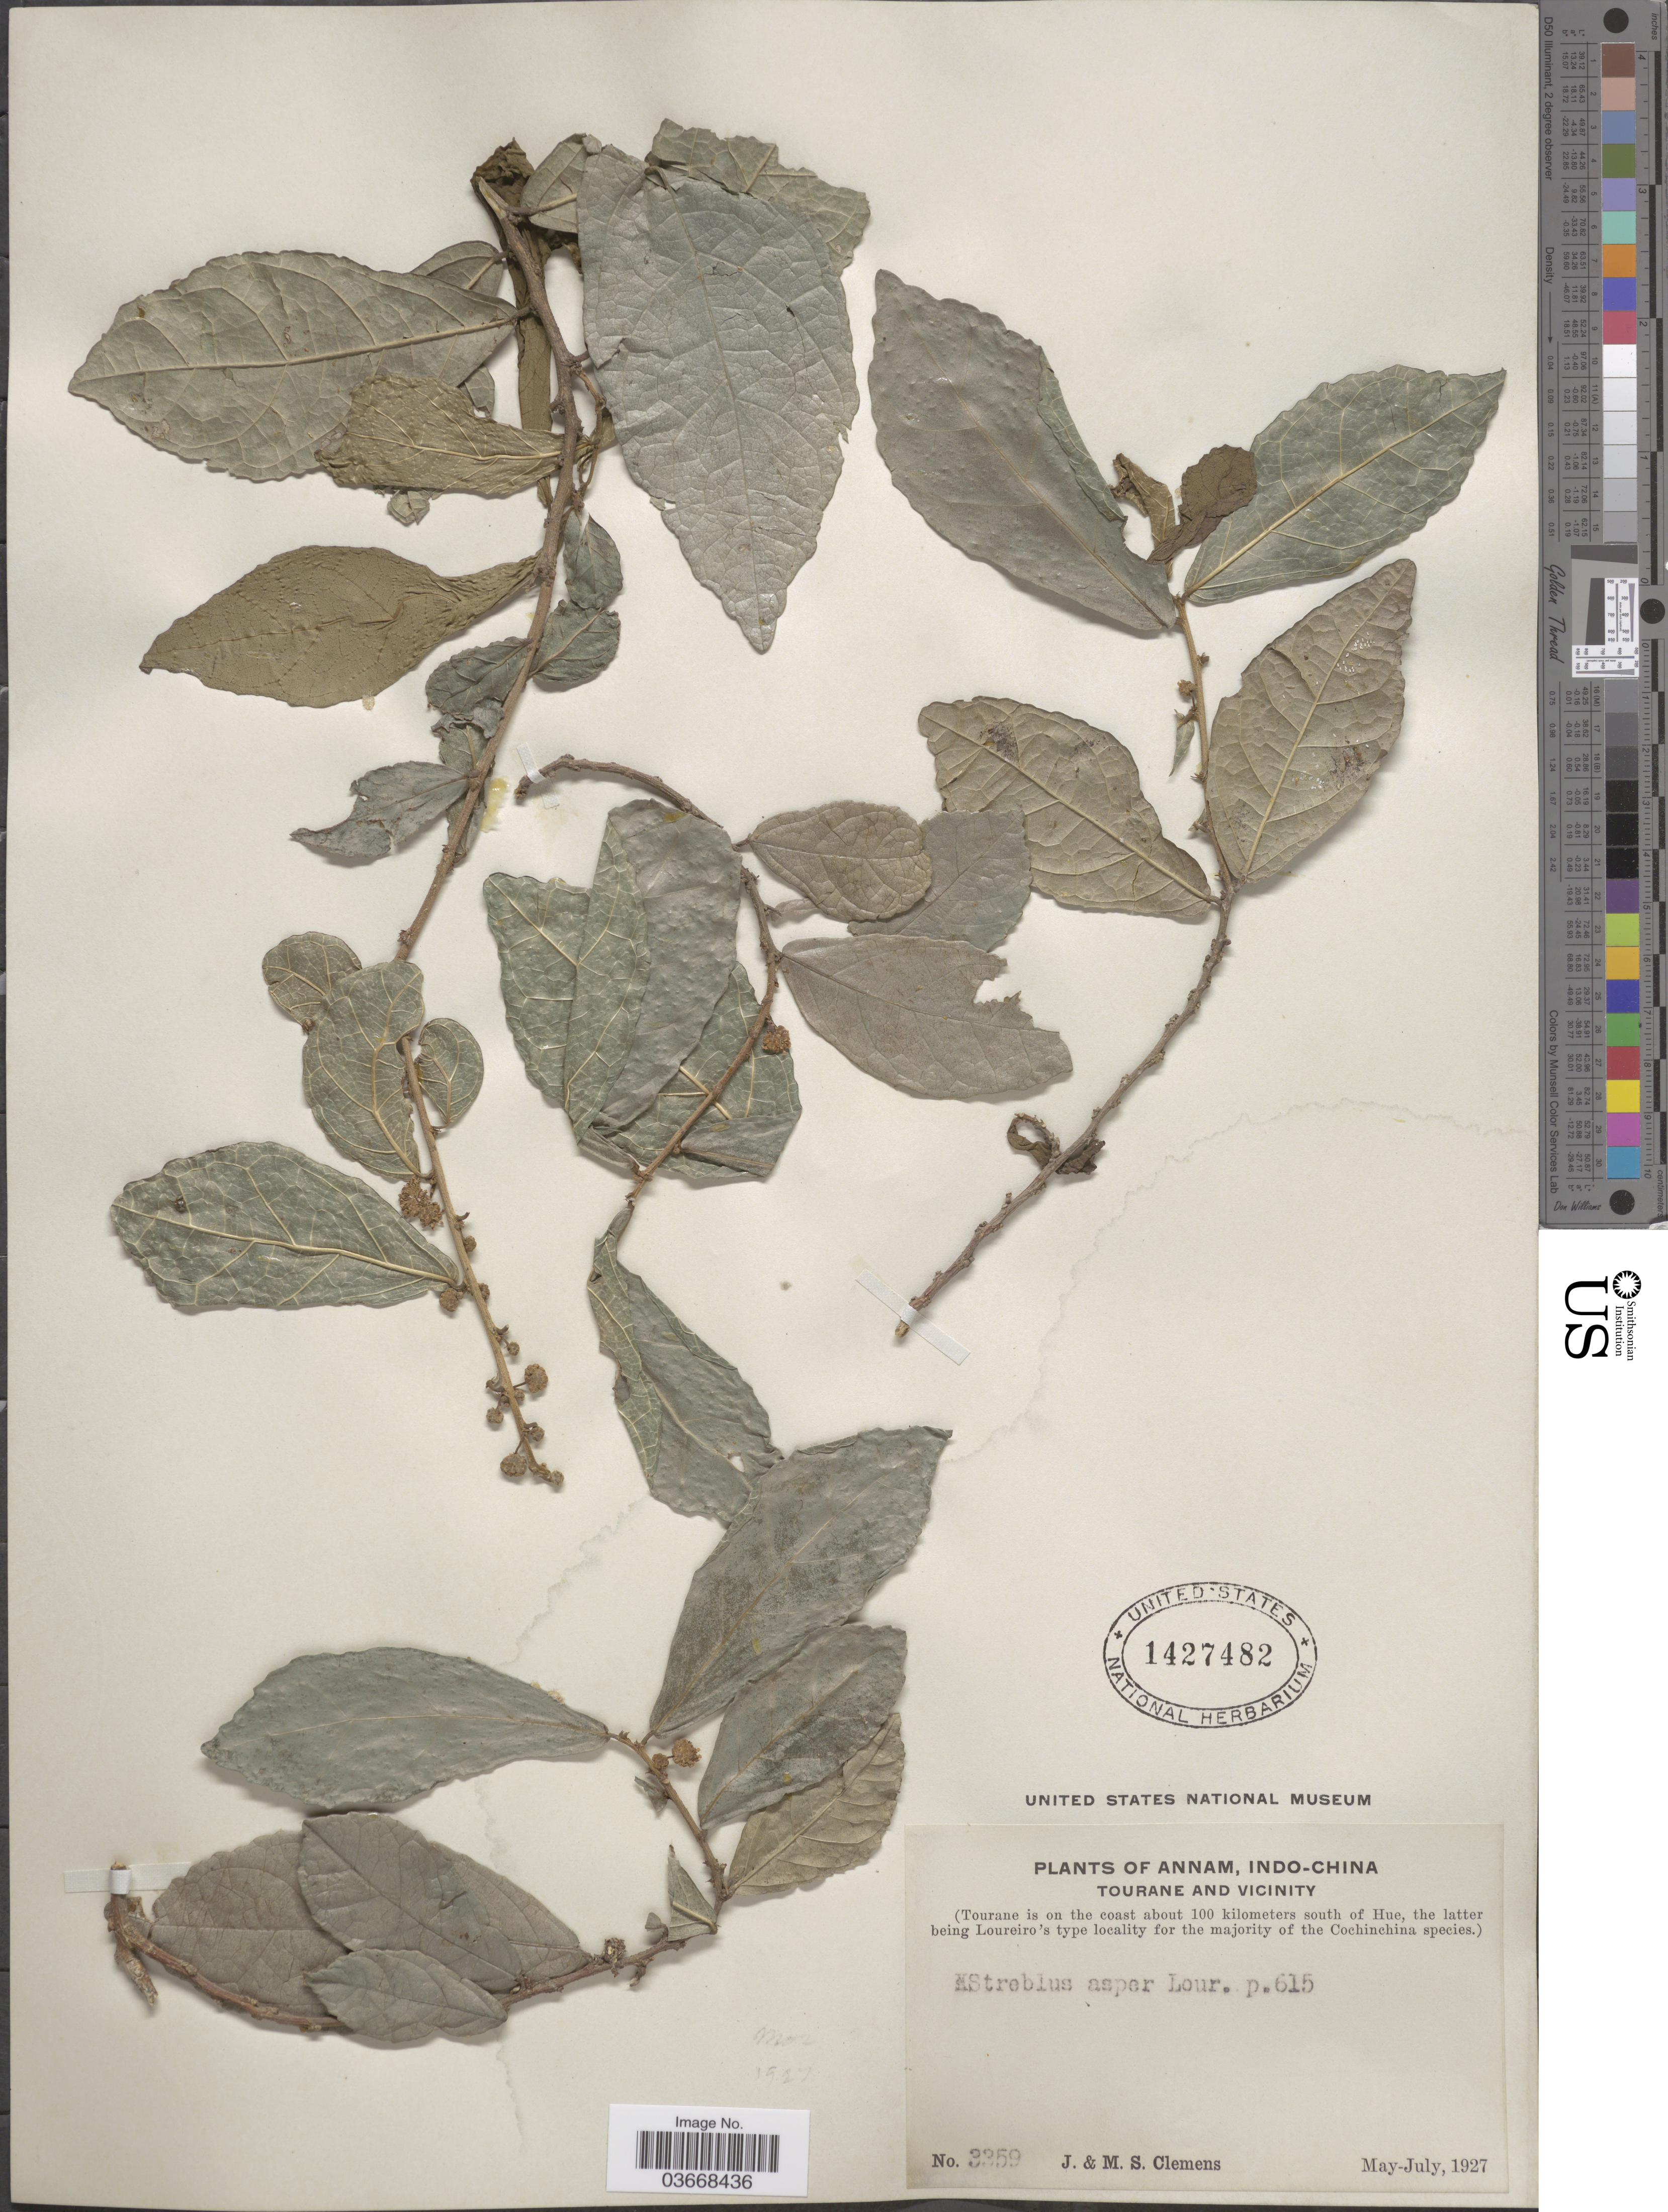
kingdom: Plantae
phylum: Tracheophyta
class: Magnoliopsida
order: Rosales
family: Moraceae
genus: Streblus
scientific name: Streblus asper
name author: Lour.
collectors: J. Clemens & M. S. Clemens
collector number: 3359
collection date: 1927-05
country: Vietnam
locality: Annam. Tourane and vicinity. Tourane is on the coast about 100 kilometers south of Hue.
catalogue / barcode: US 1427482